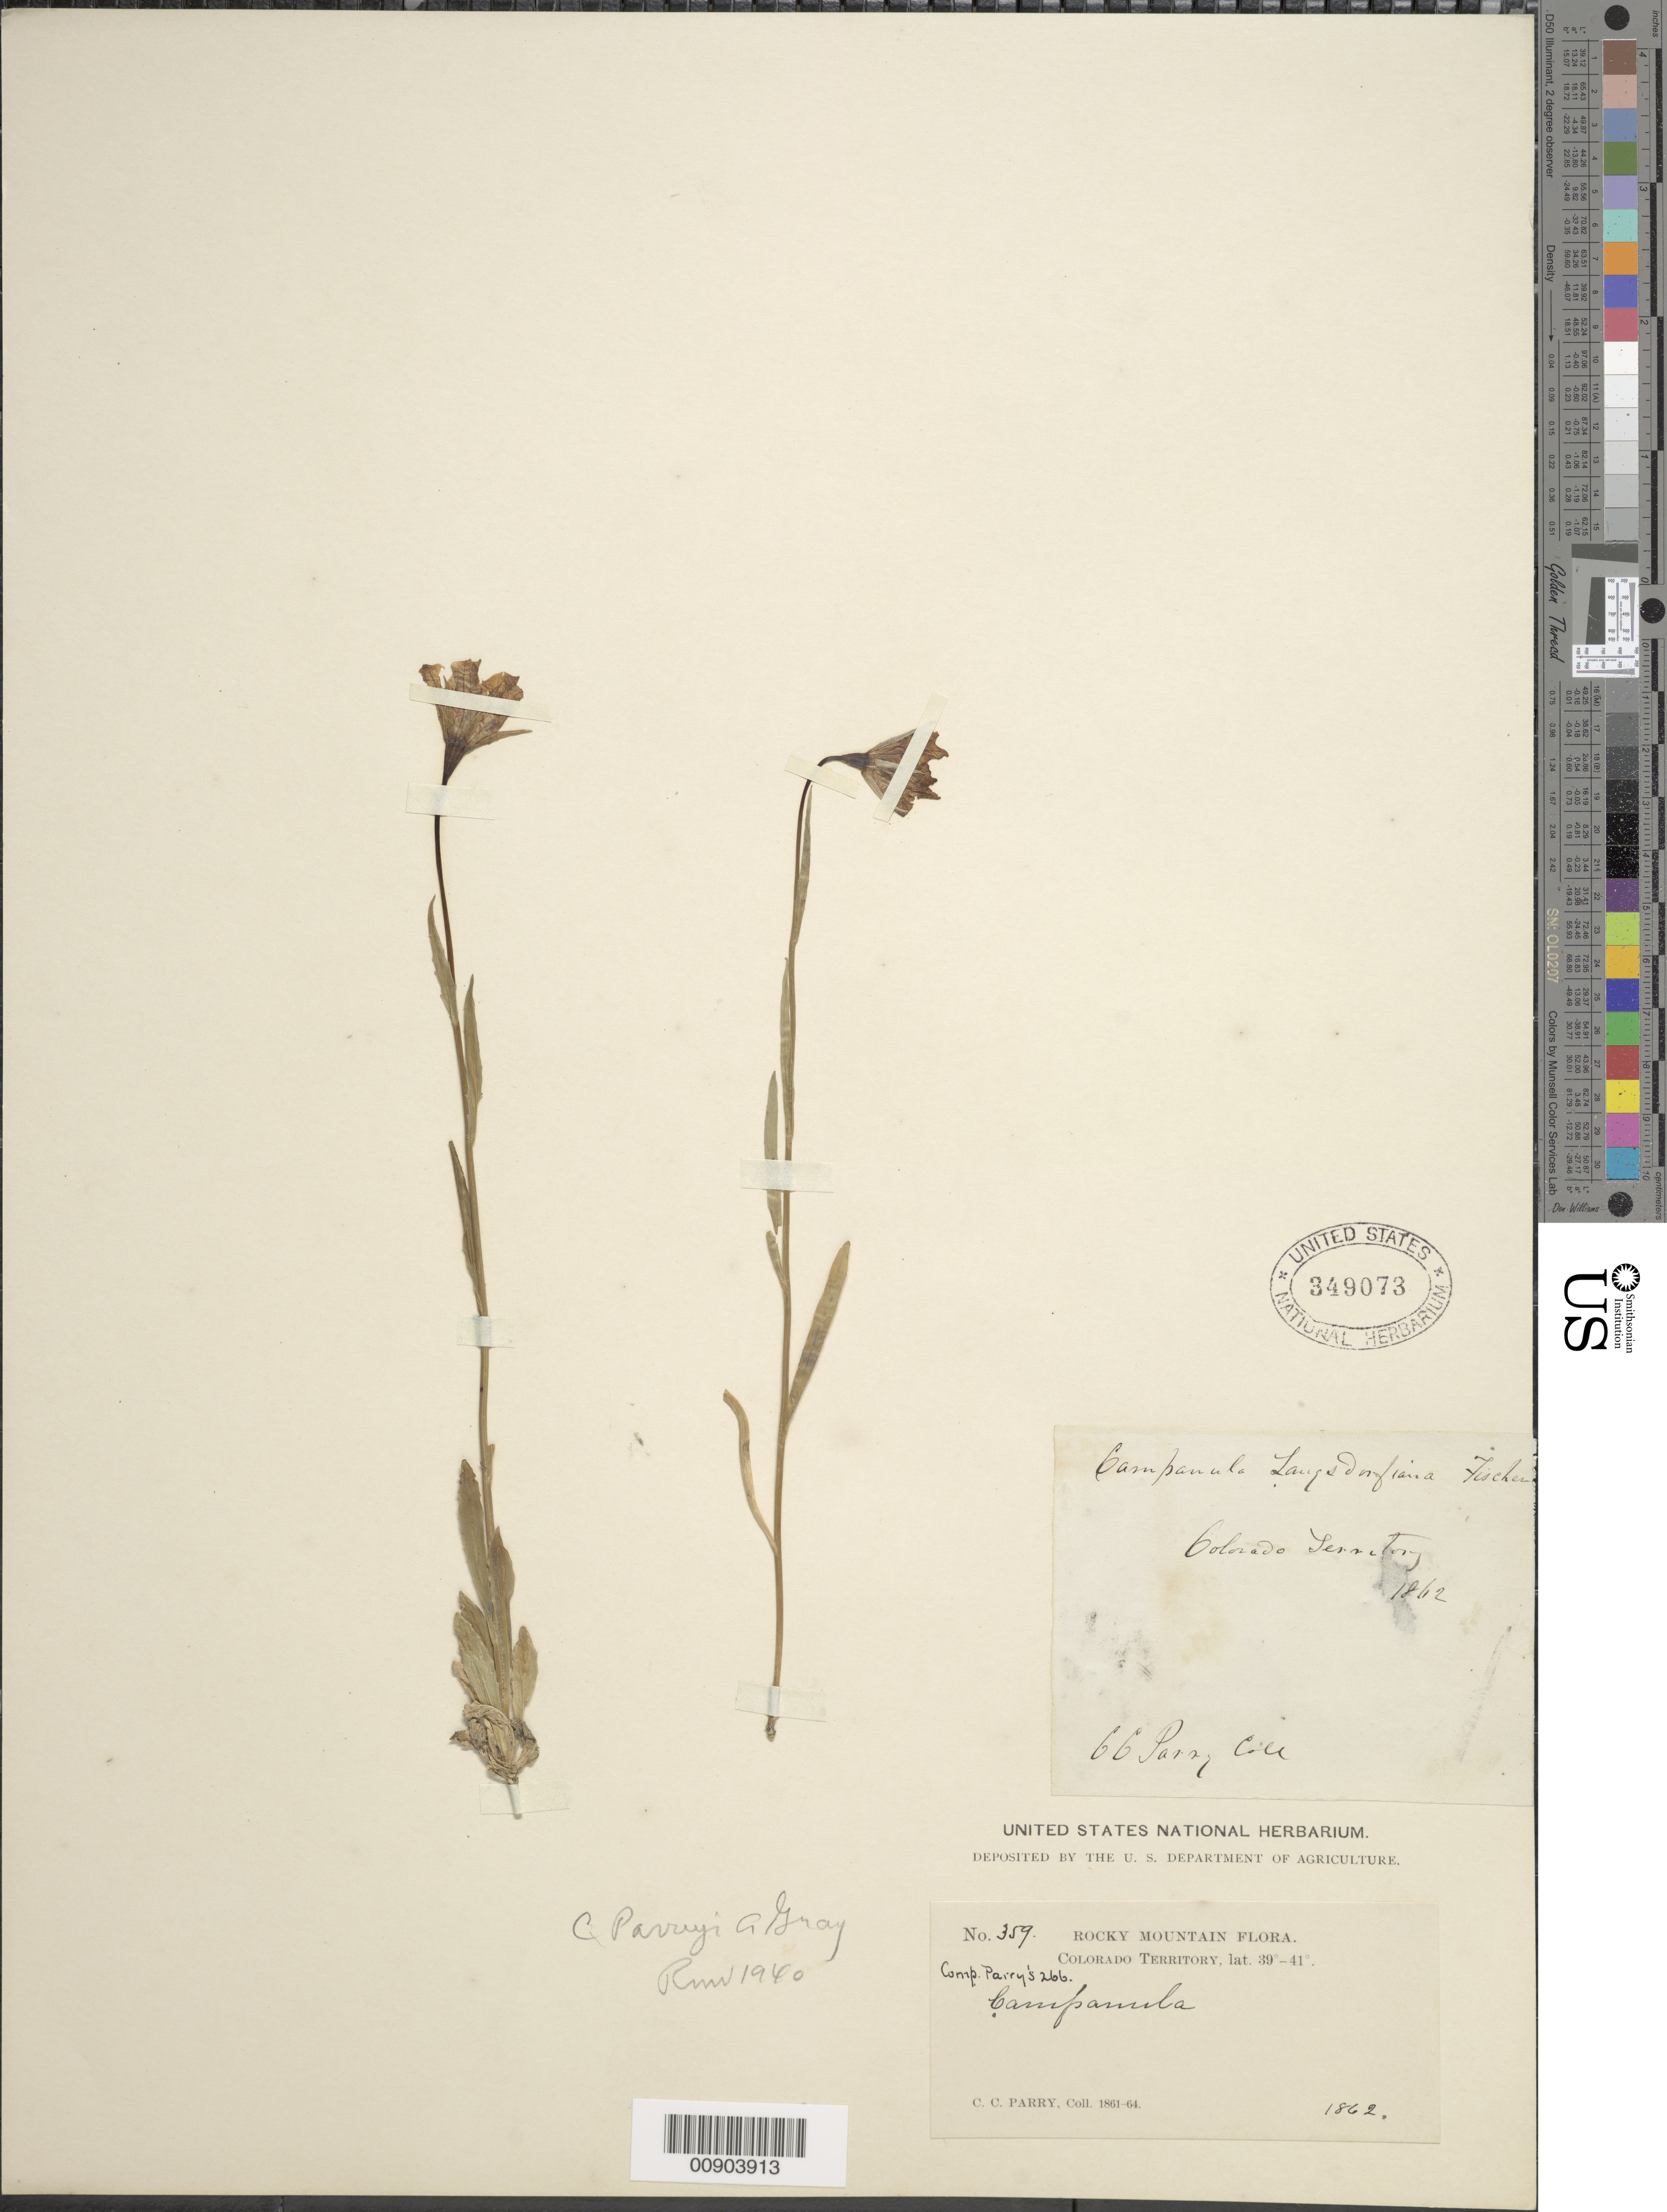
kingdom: Plantae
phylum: Tracheophyta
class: Magnoliopsida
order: Asterales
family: Campanulaceae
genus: Campanula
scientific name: Campanula planiflora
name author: Engelm.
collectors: C. C. Parry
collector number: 359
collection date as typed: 1862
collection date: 1862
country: United States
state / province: Colorado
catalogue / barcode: US 349073